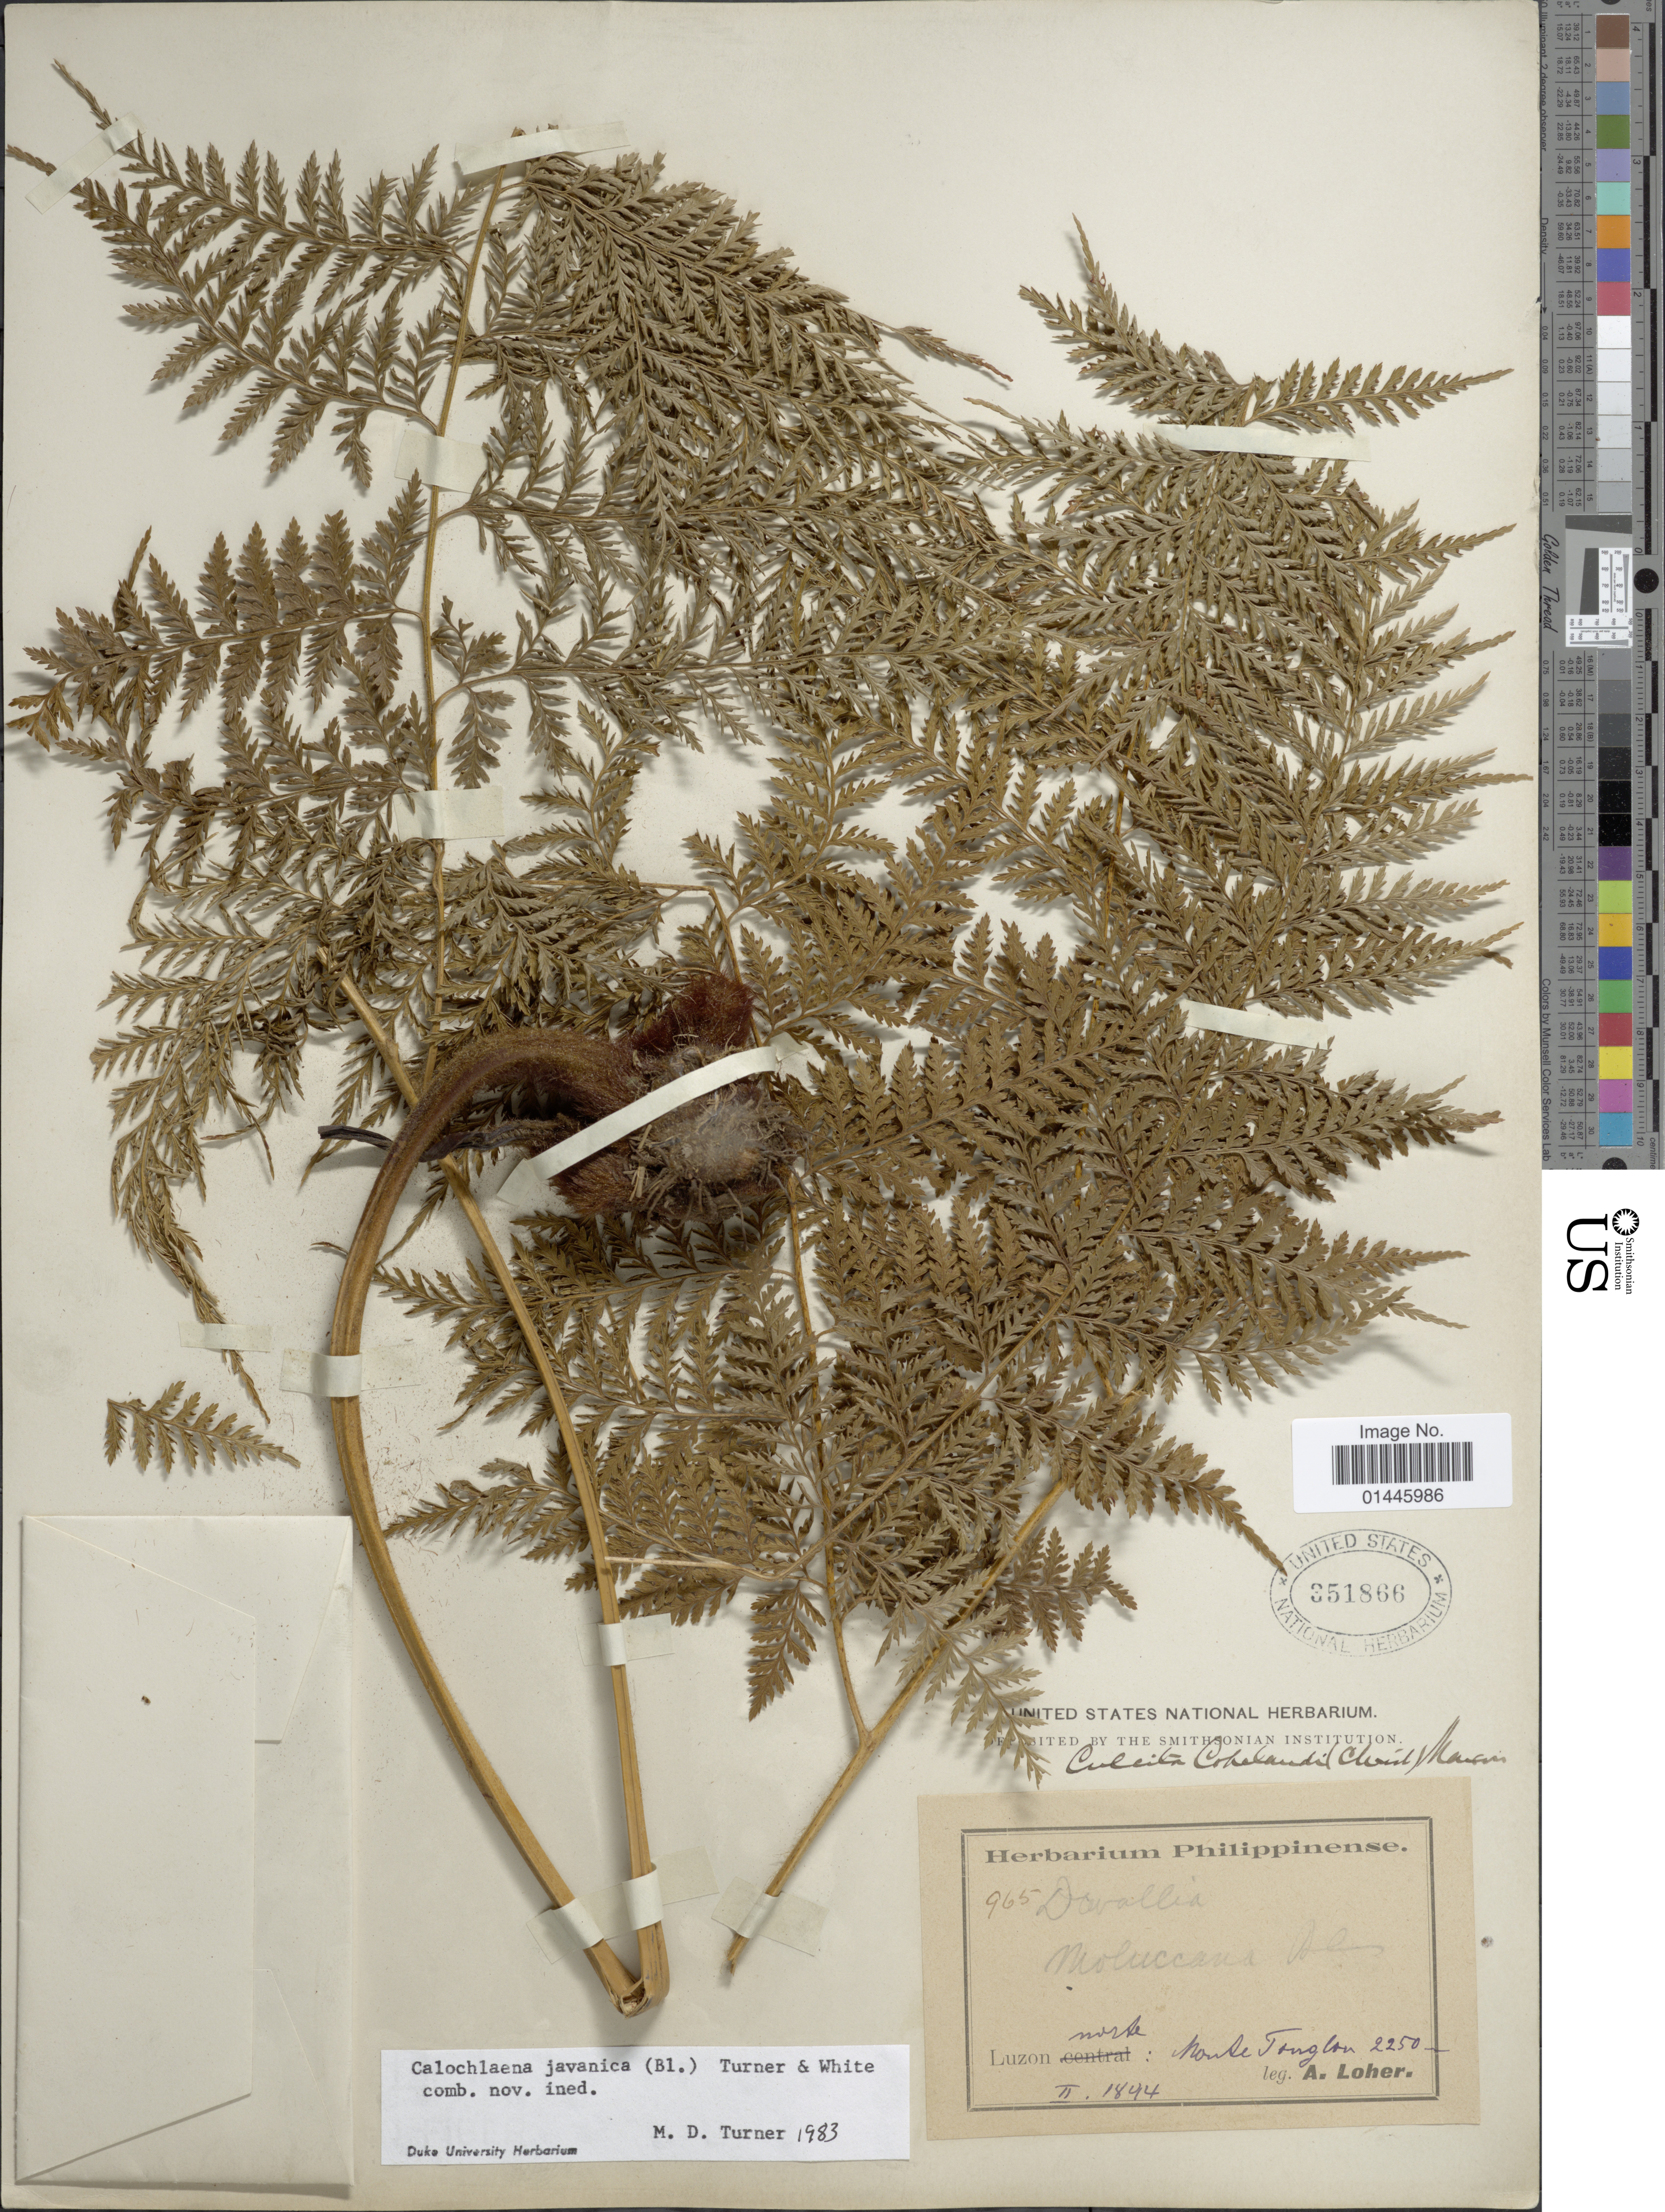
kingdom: Plantae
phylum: Tracheophyta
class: Polypodiopsida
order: Cyatheales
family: Dicksoniaceae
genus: Calochlaena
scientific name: Calochlaena javanica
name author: (Blume) M.D. Turner & R.A. White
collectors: A. Loher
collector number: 965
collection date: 1894-02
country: Philippines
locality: Luzon norte: Monte Tonglon.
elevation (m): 2250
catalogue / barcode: US 351866